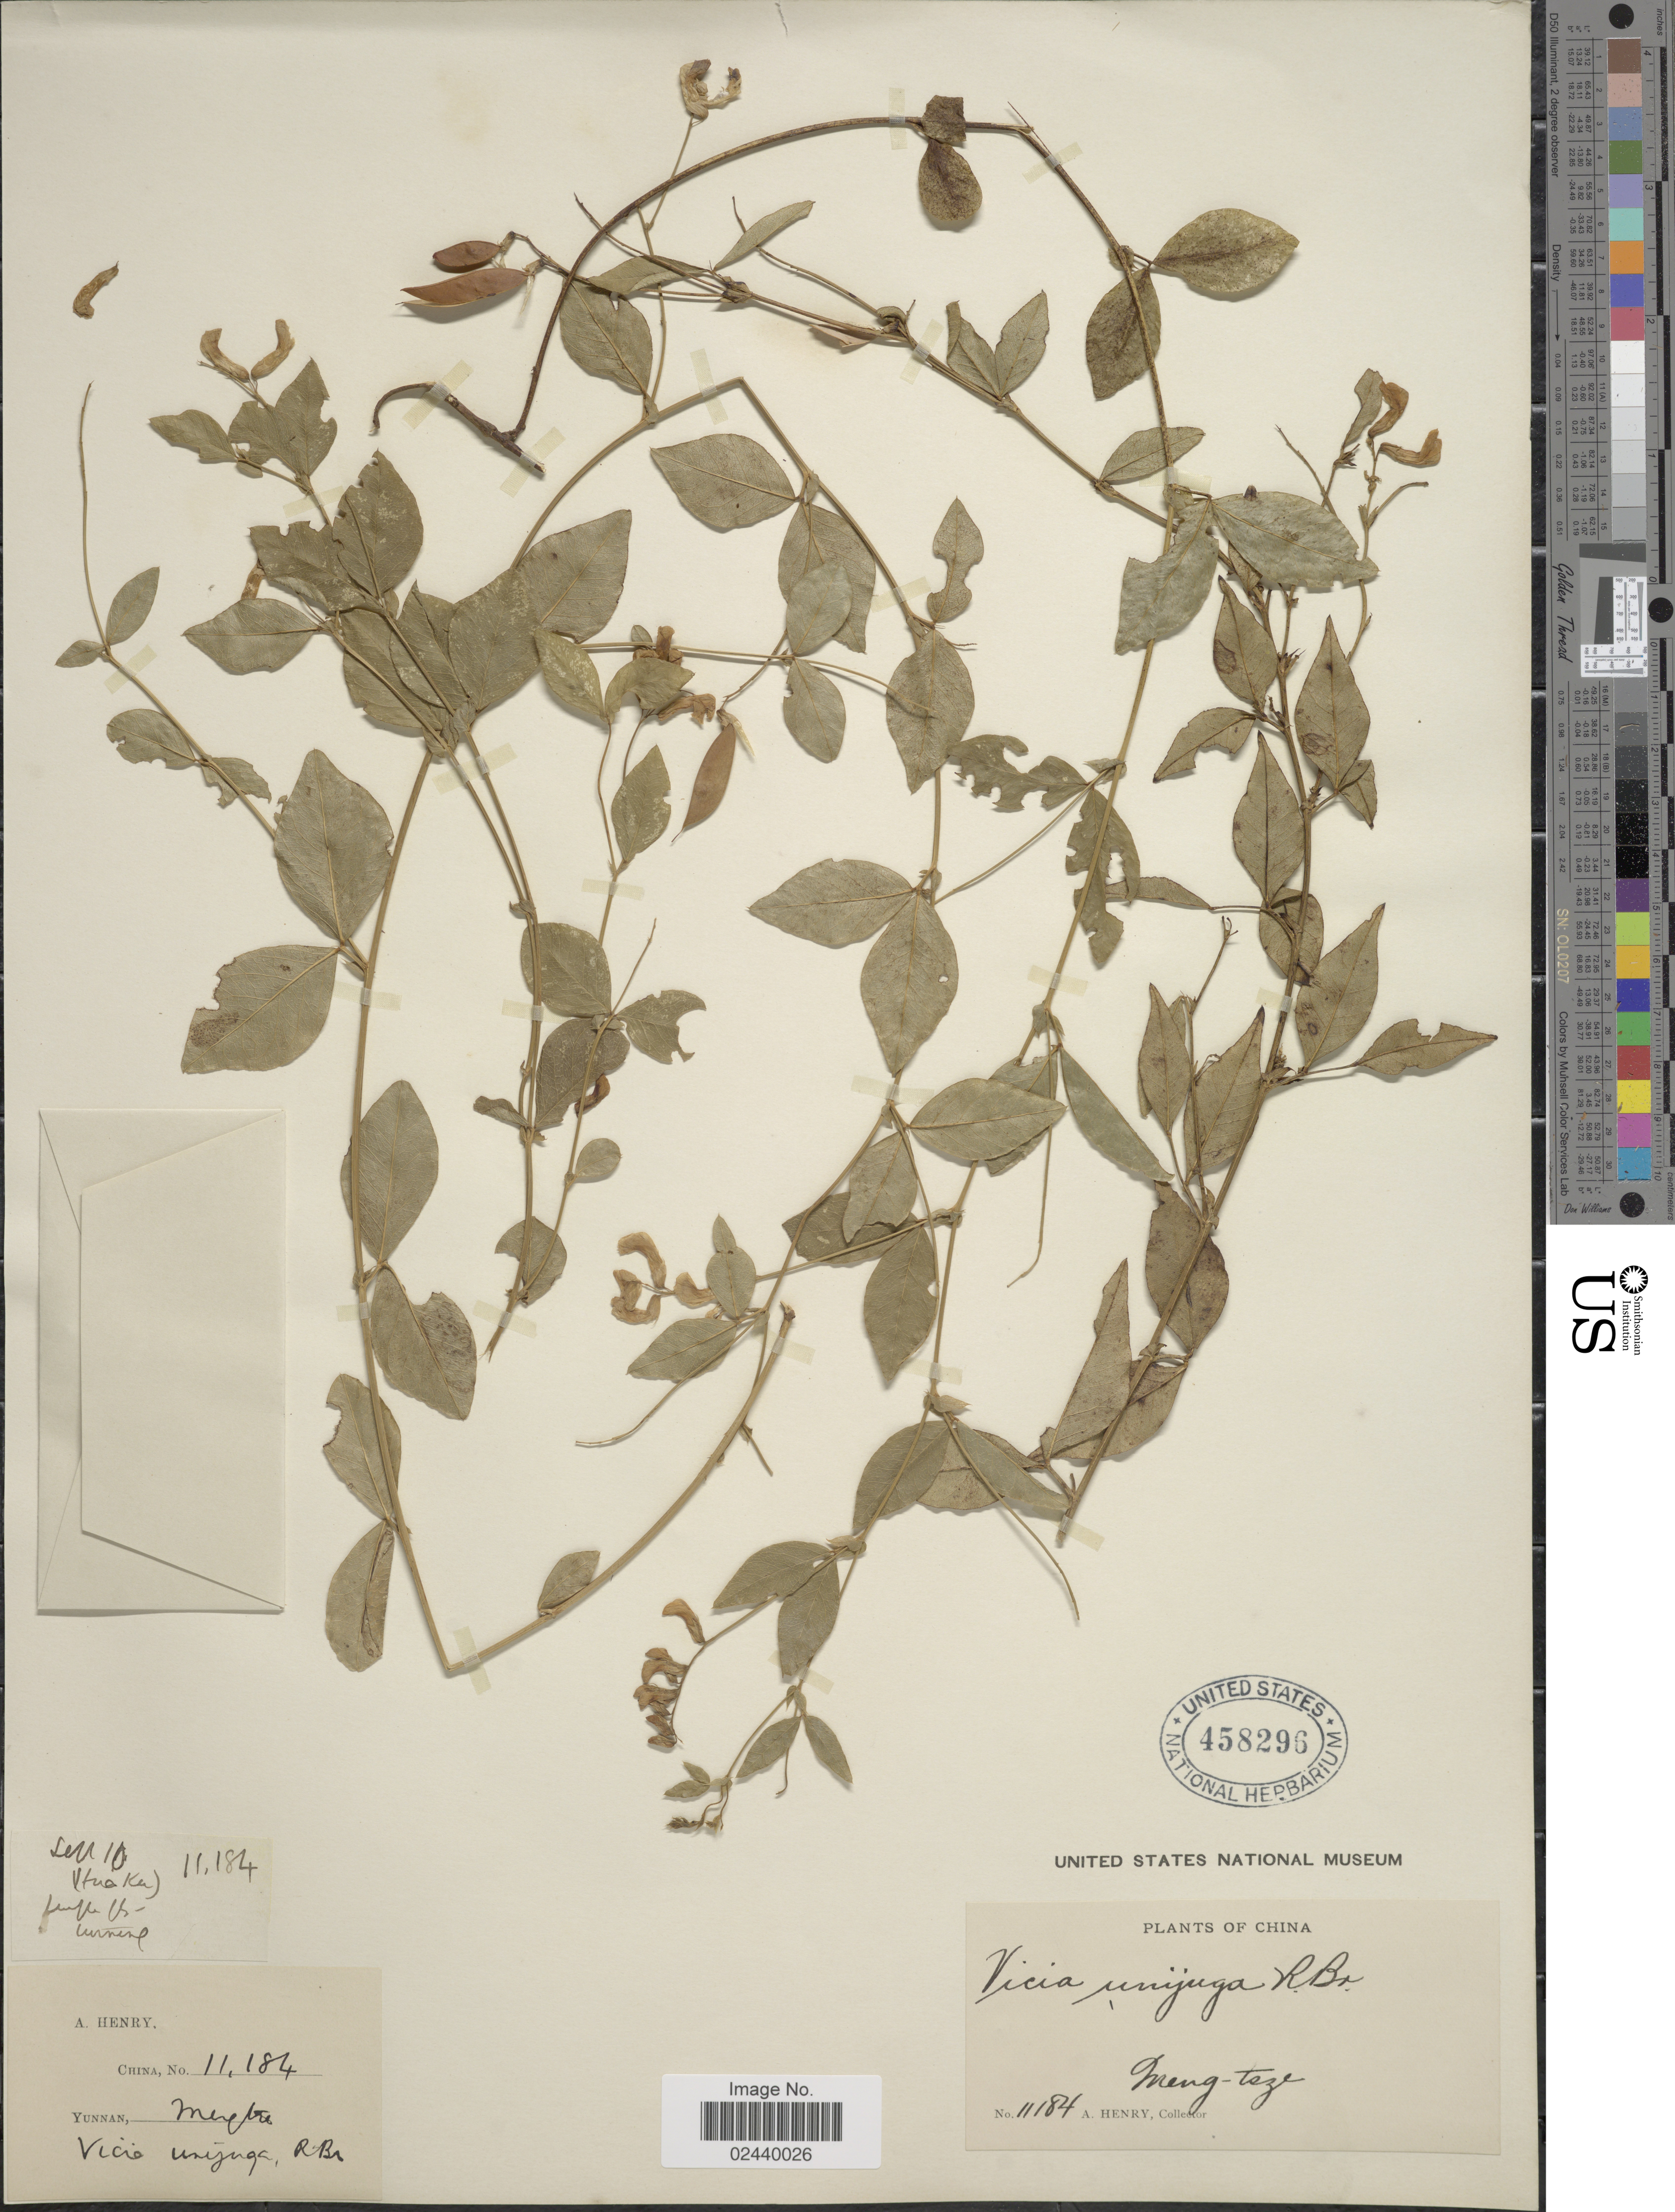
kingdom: Plantae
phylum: Tracheophyta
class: Magnoliopsida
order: Fabales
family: Fabaceae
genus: Vicia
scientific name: Vicia unijuga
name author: A. Braun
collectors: A. Henry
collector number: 11184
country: China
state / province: Yunnan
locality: Meng-tsze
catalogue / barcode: US 458296